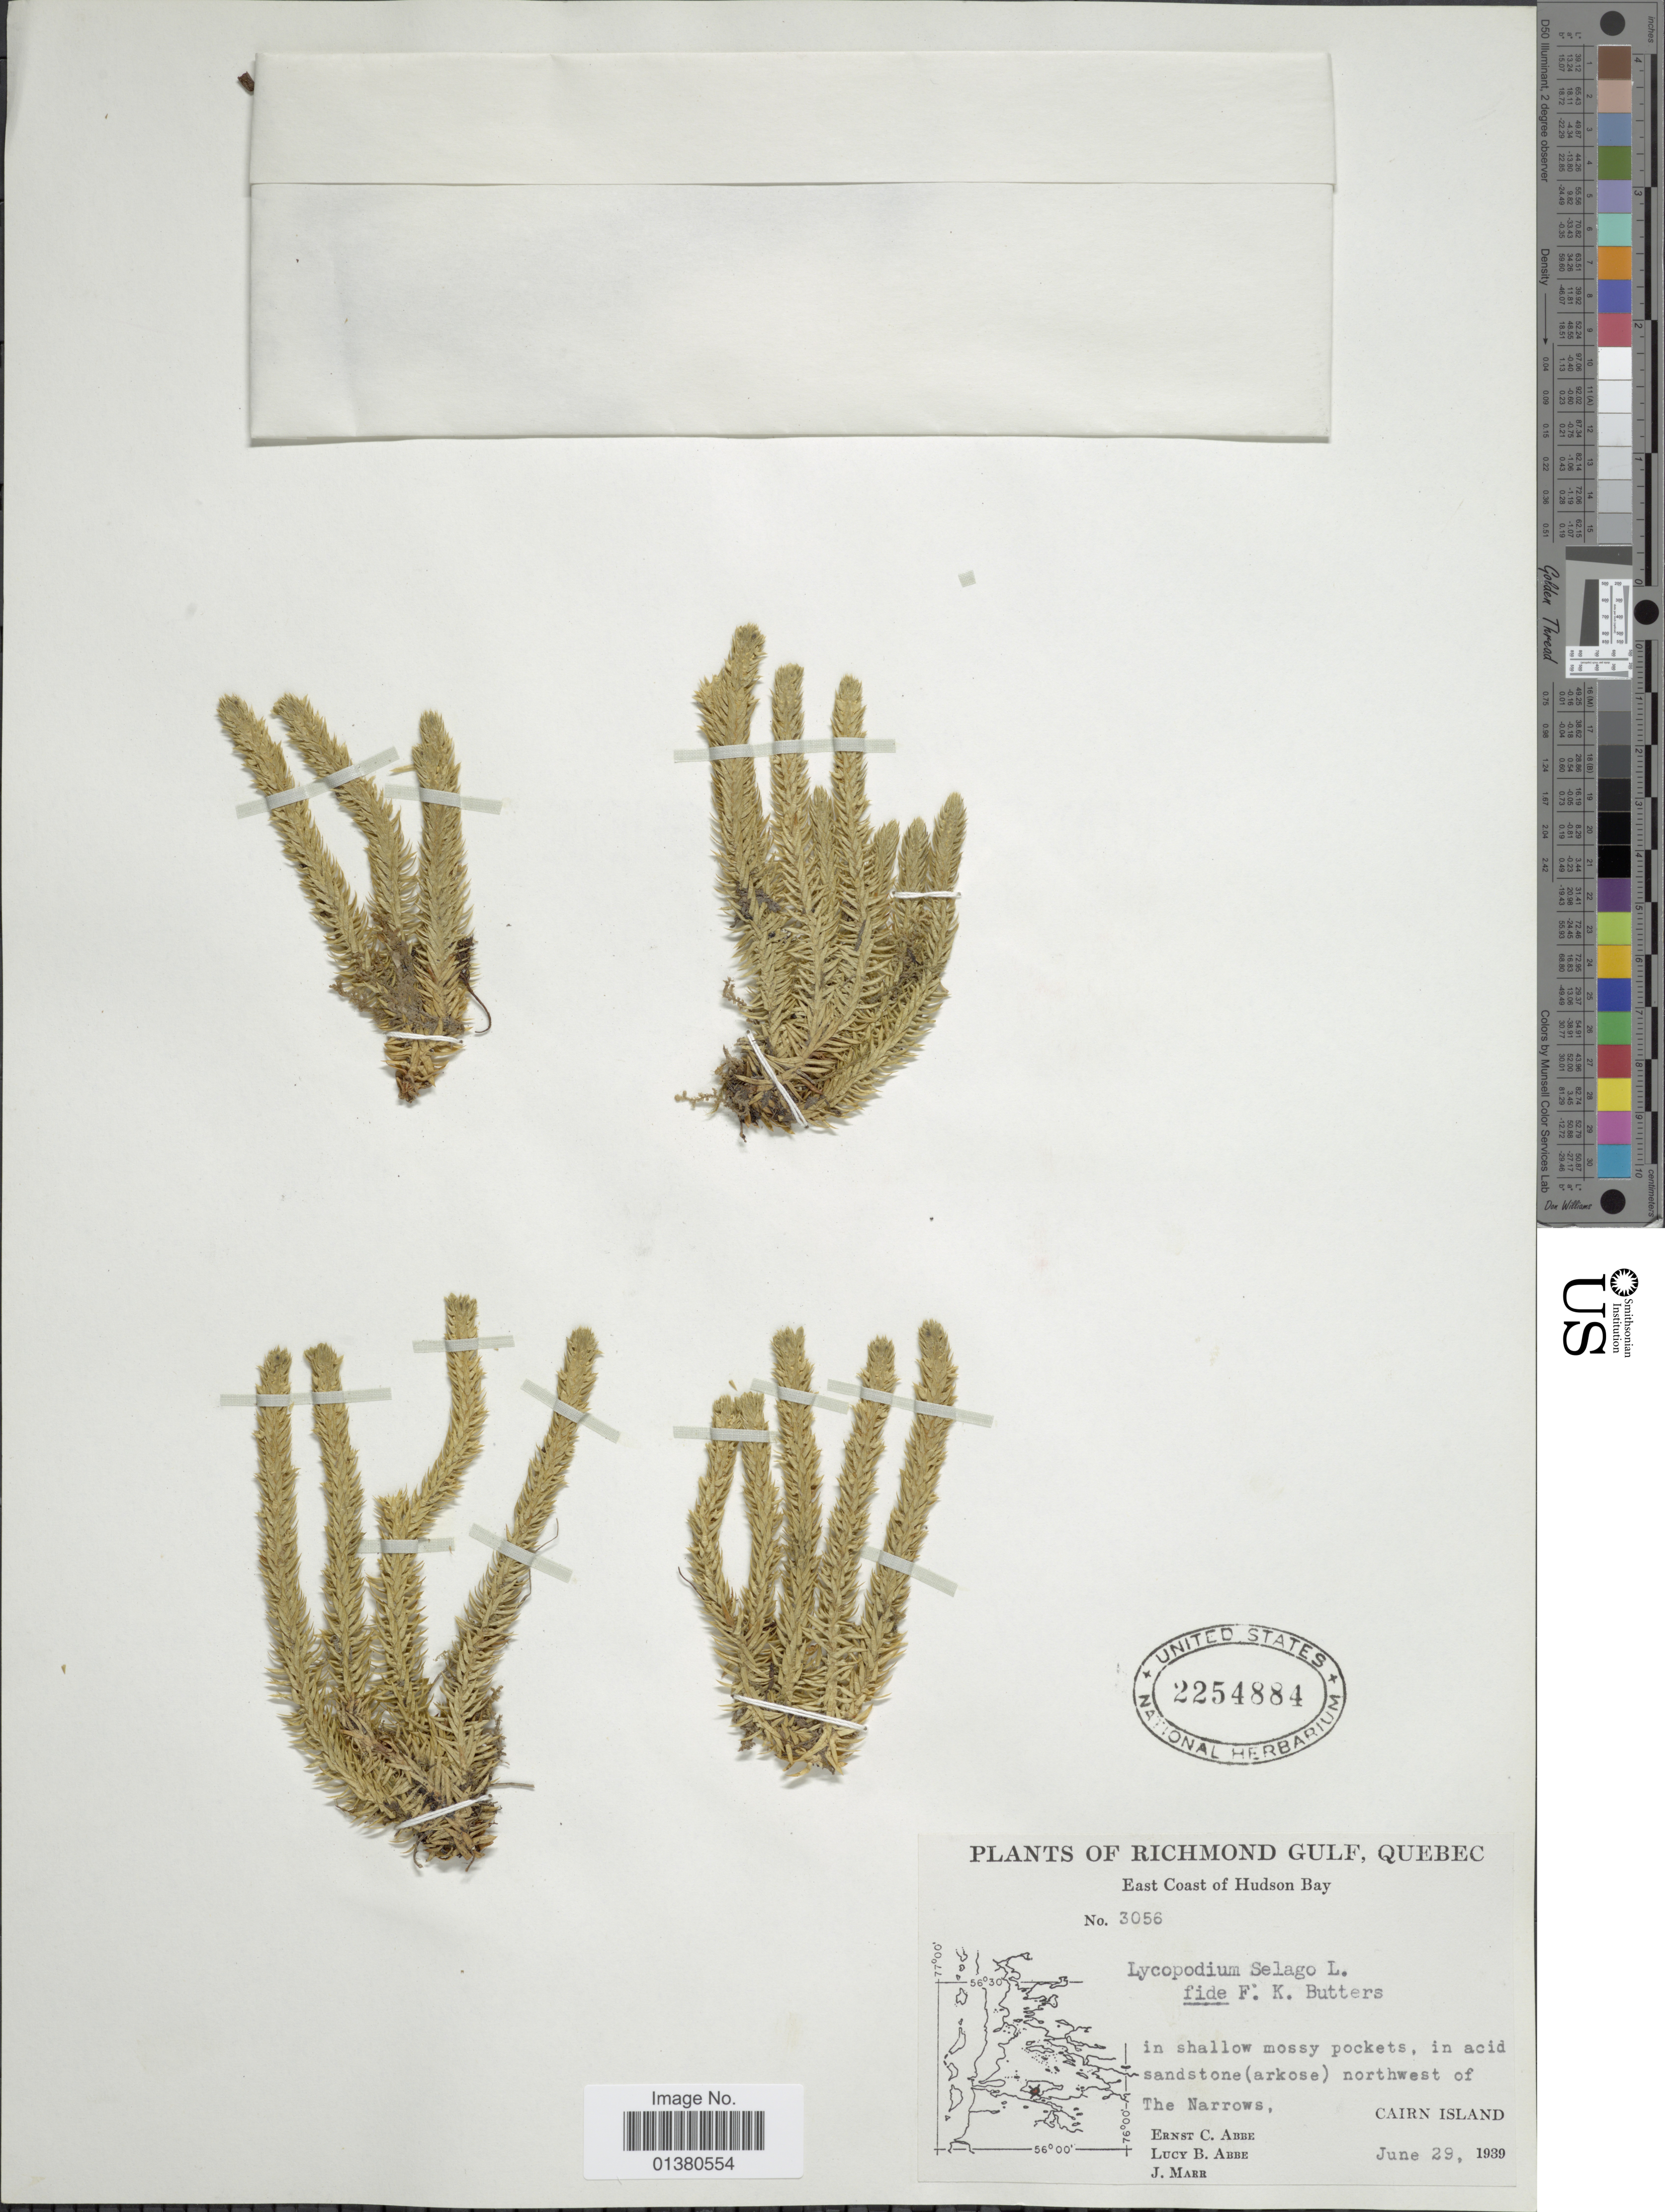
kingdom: Plantae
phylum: Tracheophyta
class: Lycopodiopsida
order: Lycopodiales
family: Lycopodiaceae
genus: Huperzia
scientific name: Huperzia selago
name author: (L.) Bernh. ex Schrank & Mart.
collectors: E. C. Abbe, L. B. Abbe & J. Marr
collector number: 3056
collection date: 1939-06-29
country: Canada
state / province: Quebec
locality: Richmond Gulf, East Coast of Hudson Bay, in accid sandstone (arkose) northwest of The Narrows, Cairn Island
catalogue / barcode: US 2254884